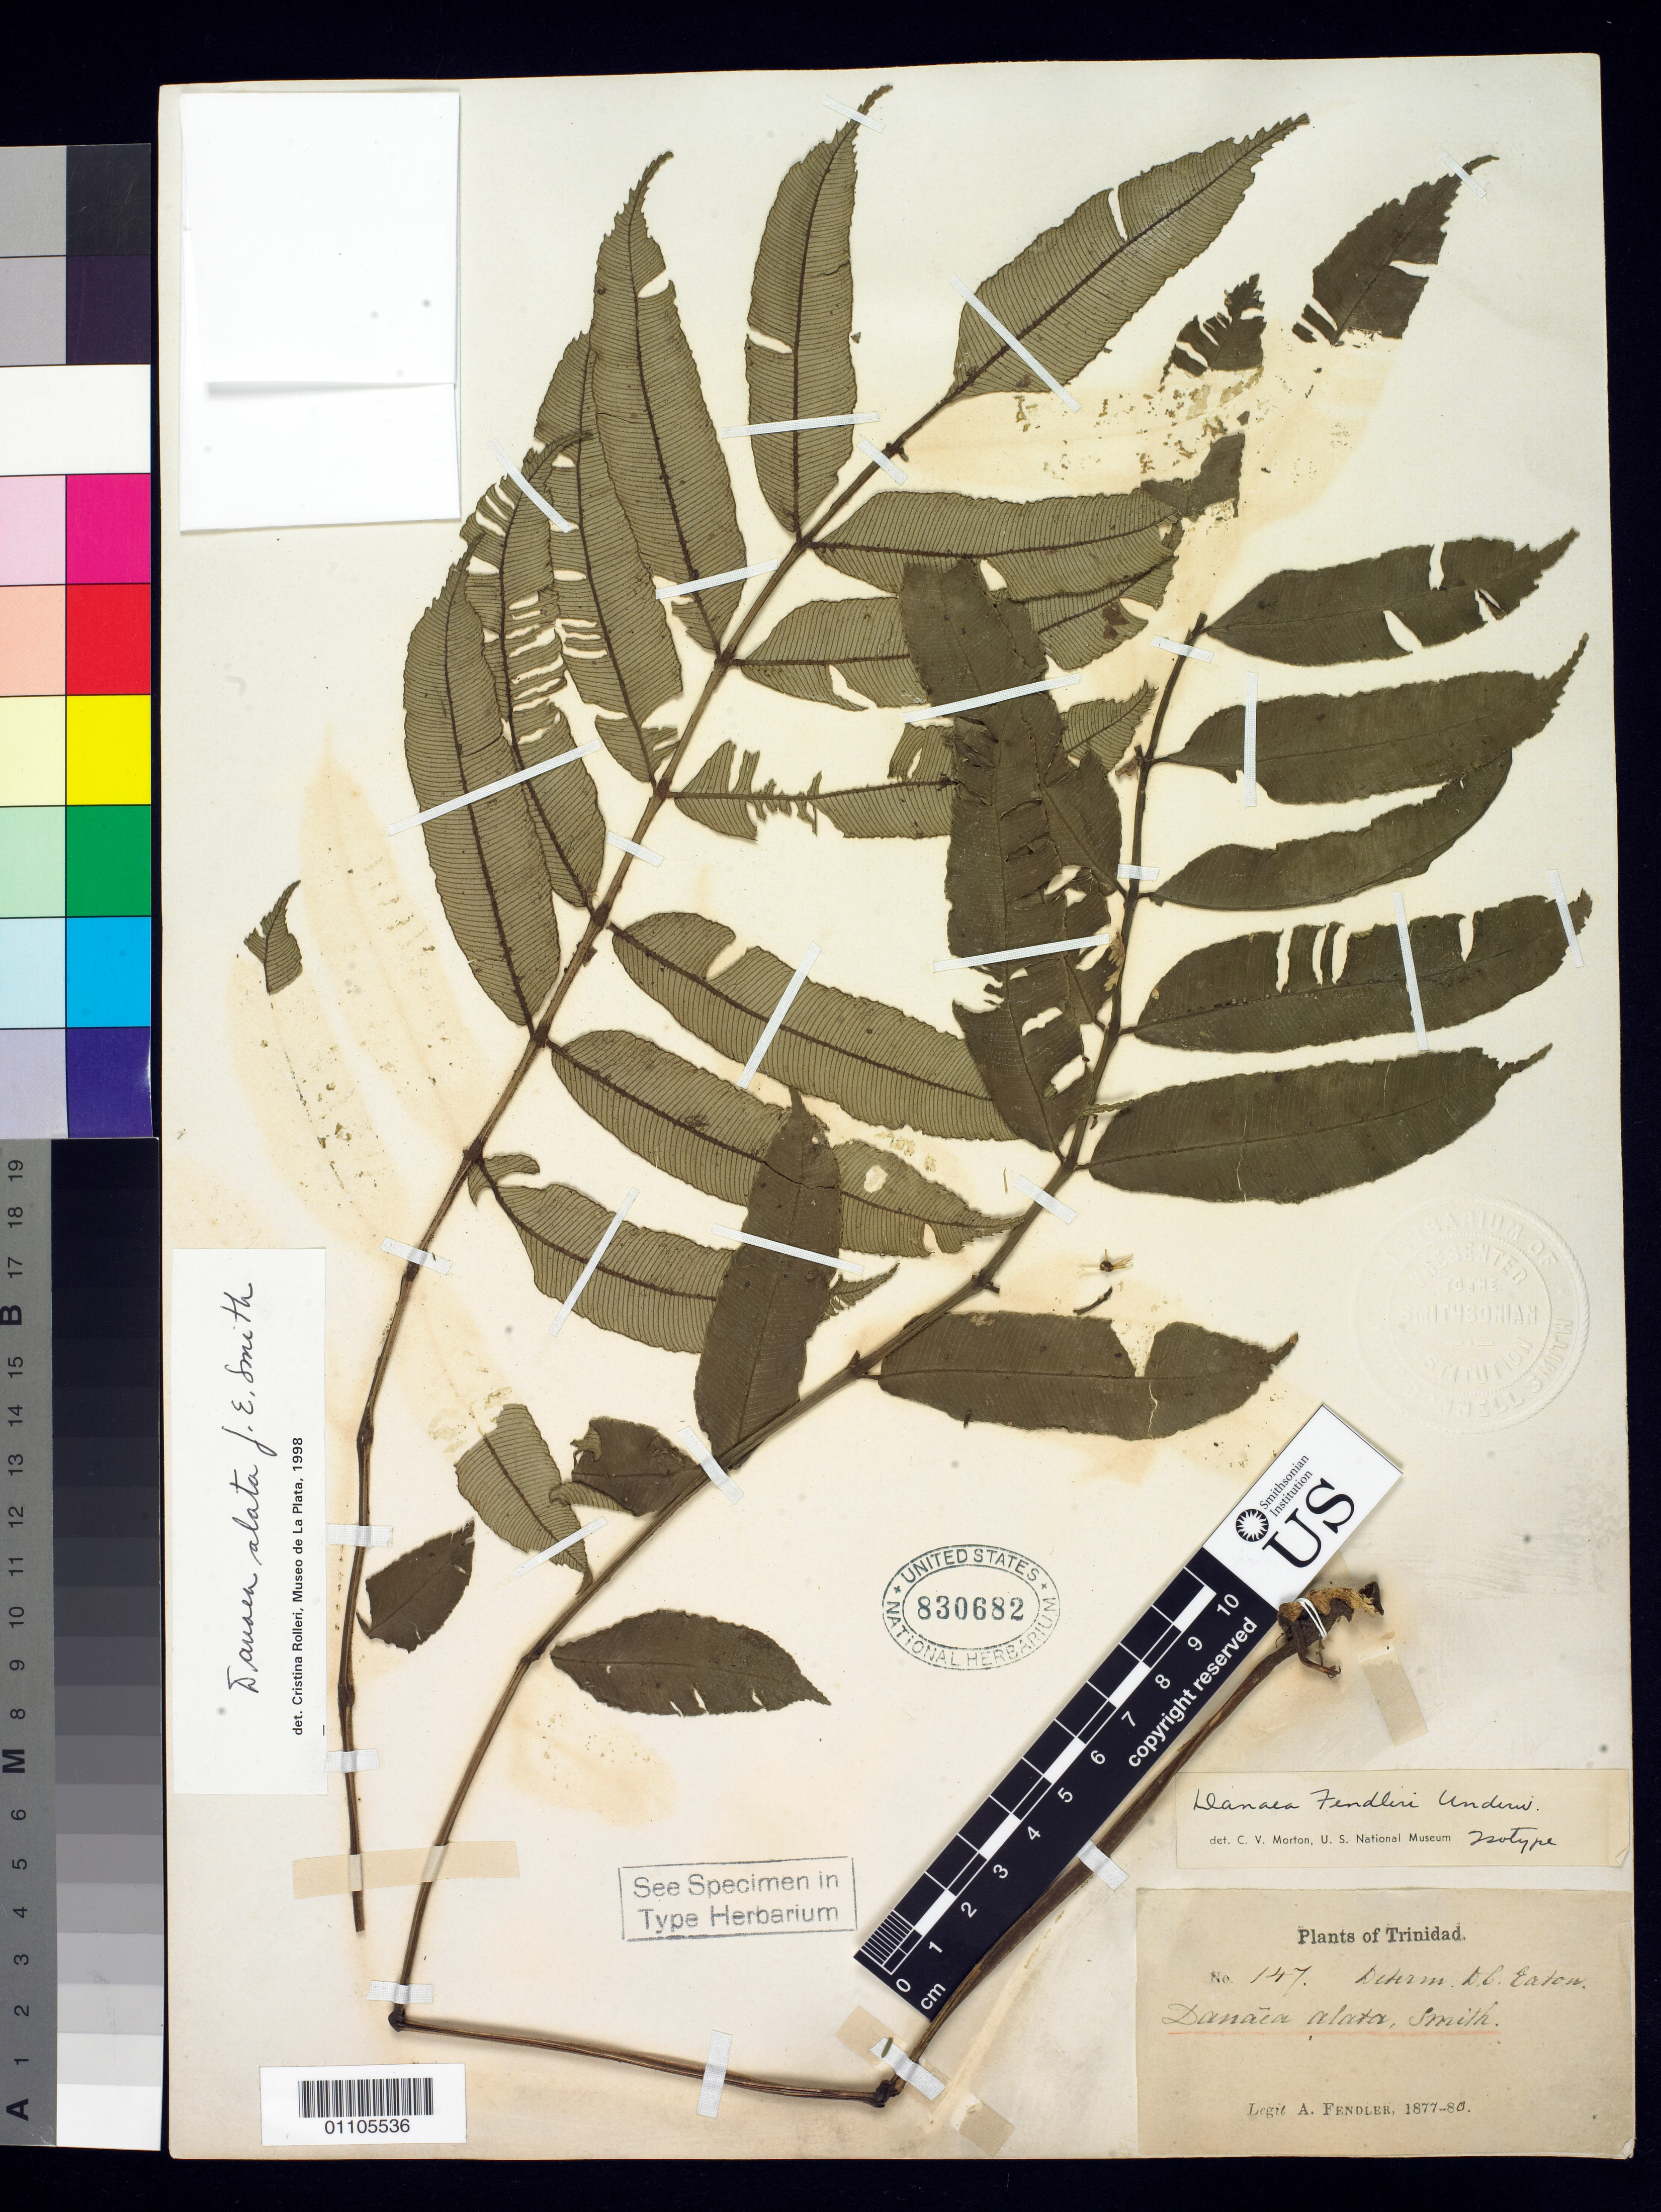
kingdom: Plantae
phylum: Tracheophyta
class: Polypodiopsida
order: Marattiales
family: Marattiaceae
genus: Danaea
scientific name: Danaea fendleri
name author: Underw.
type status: Isotype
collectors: A. Fendler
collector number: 147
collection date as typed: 1877 to -- -- 1880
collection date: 1877/1880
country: Trinidad and Tobago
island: Trinidad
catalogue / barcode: US 830682